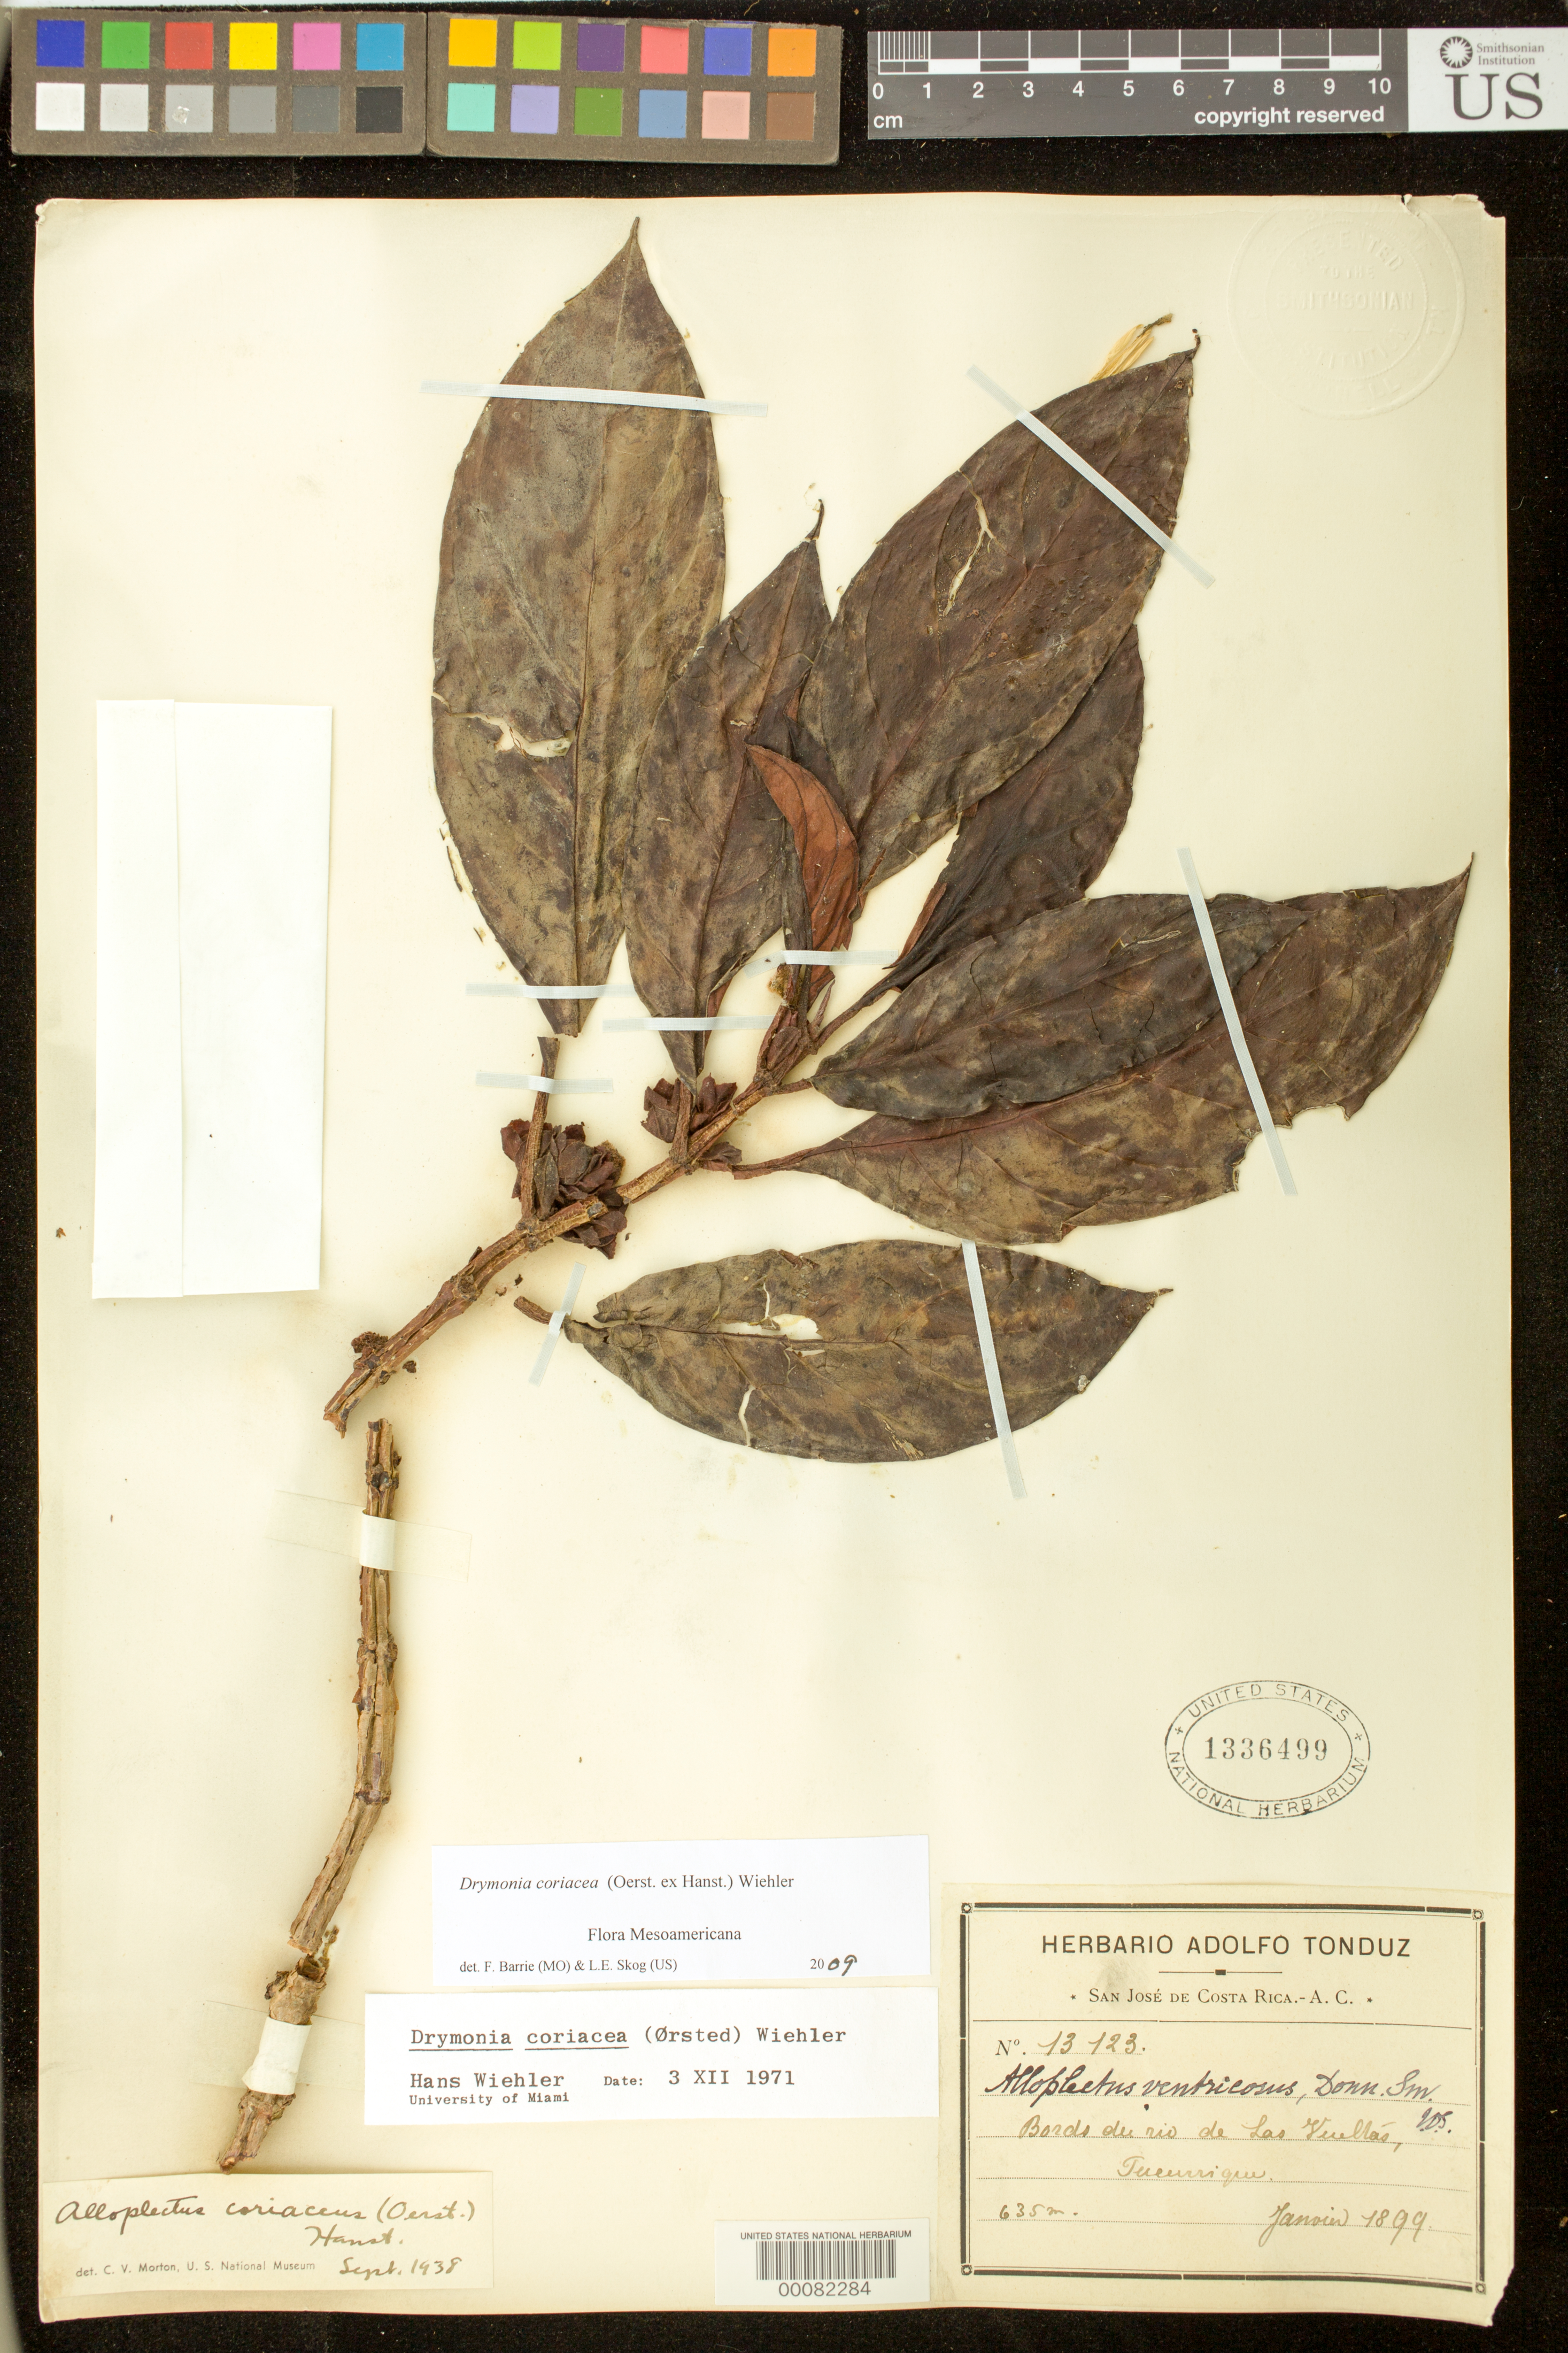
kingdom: Plantae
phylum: Tracheophyta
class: Magnoliopsida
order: Lamiales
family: Gesneriaceae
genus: Drymonia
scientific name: Drymonia coriacea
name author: (Oerst. ex Hanst.) Wiehler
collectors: A. Tonduz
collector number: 13123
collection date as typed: Jan 1899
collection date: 1899-01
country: Costa Rica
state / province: San José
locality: Banks of Rio de Las Vueltas, Tueurrique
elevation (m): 635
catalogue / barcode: US 1336499